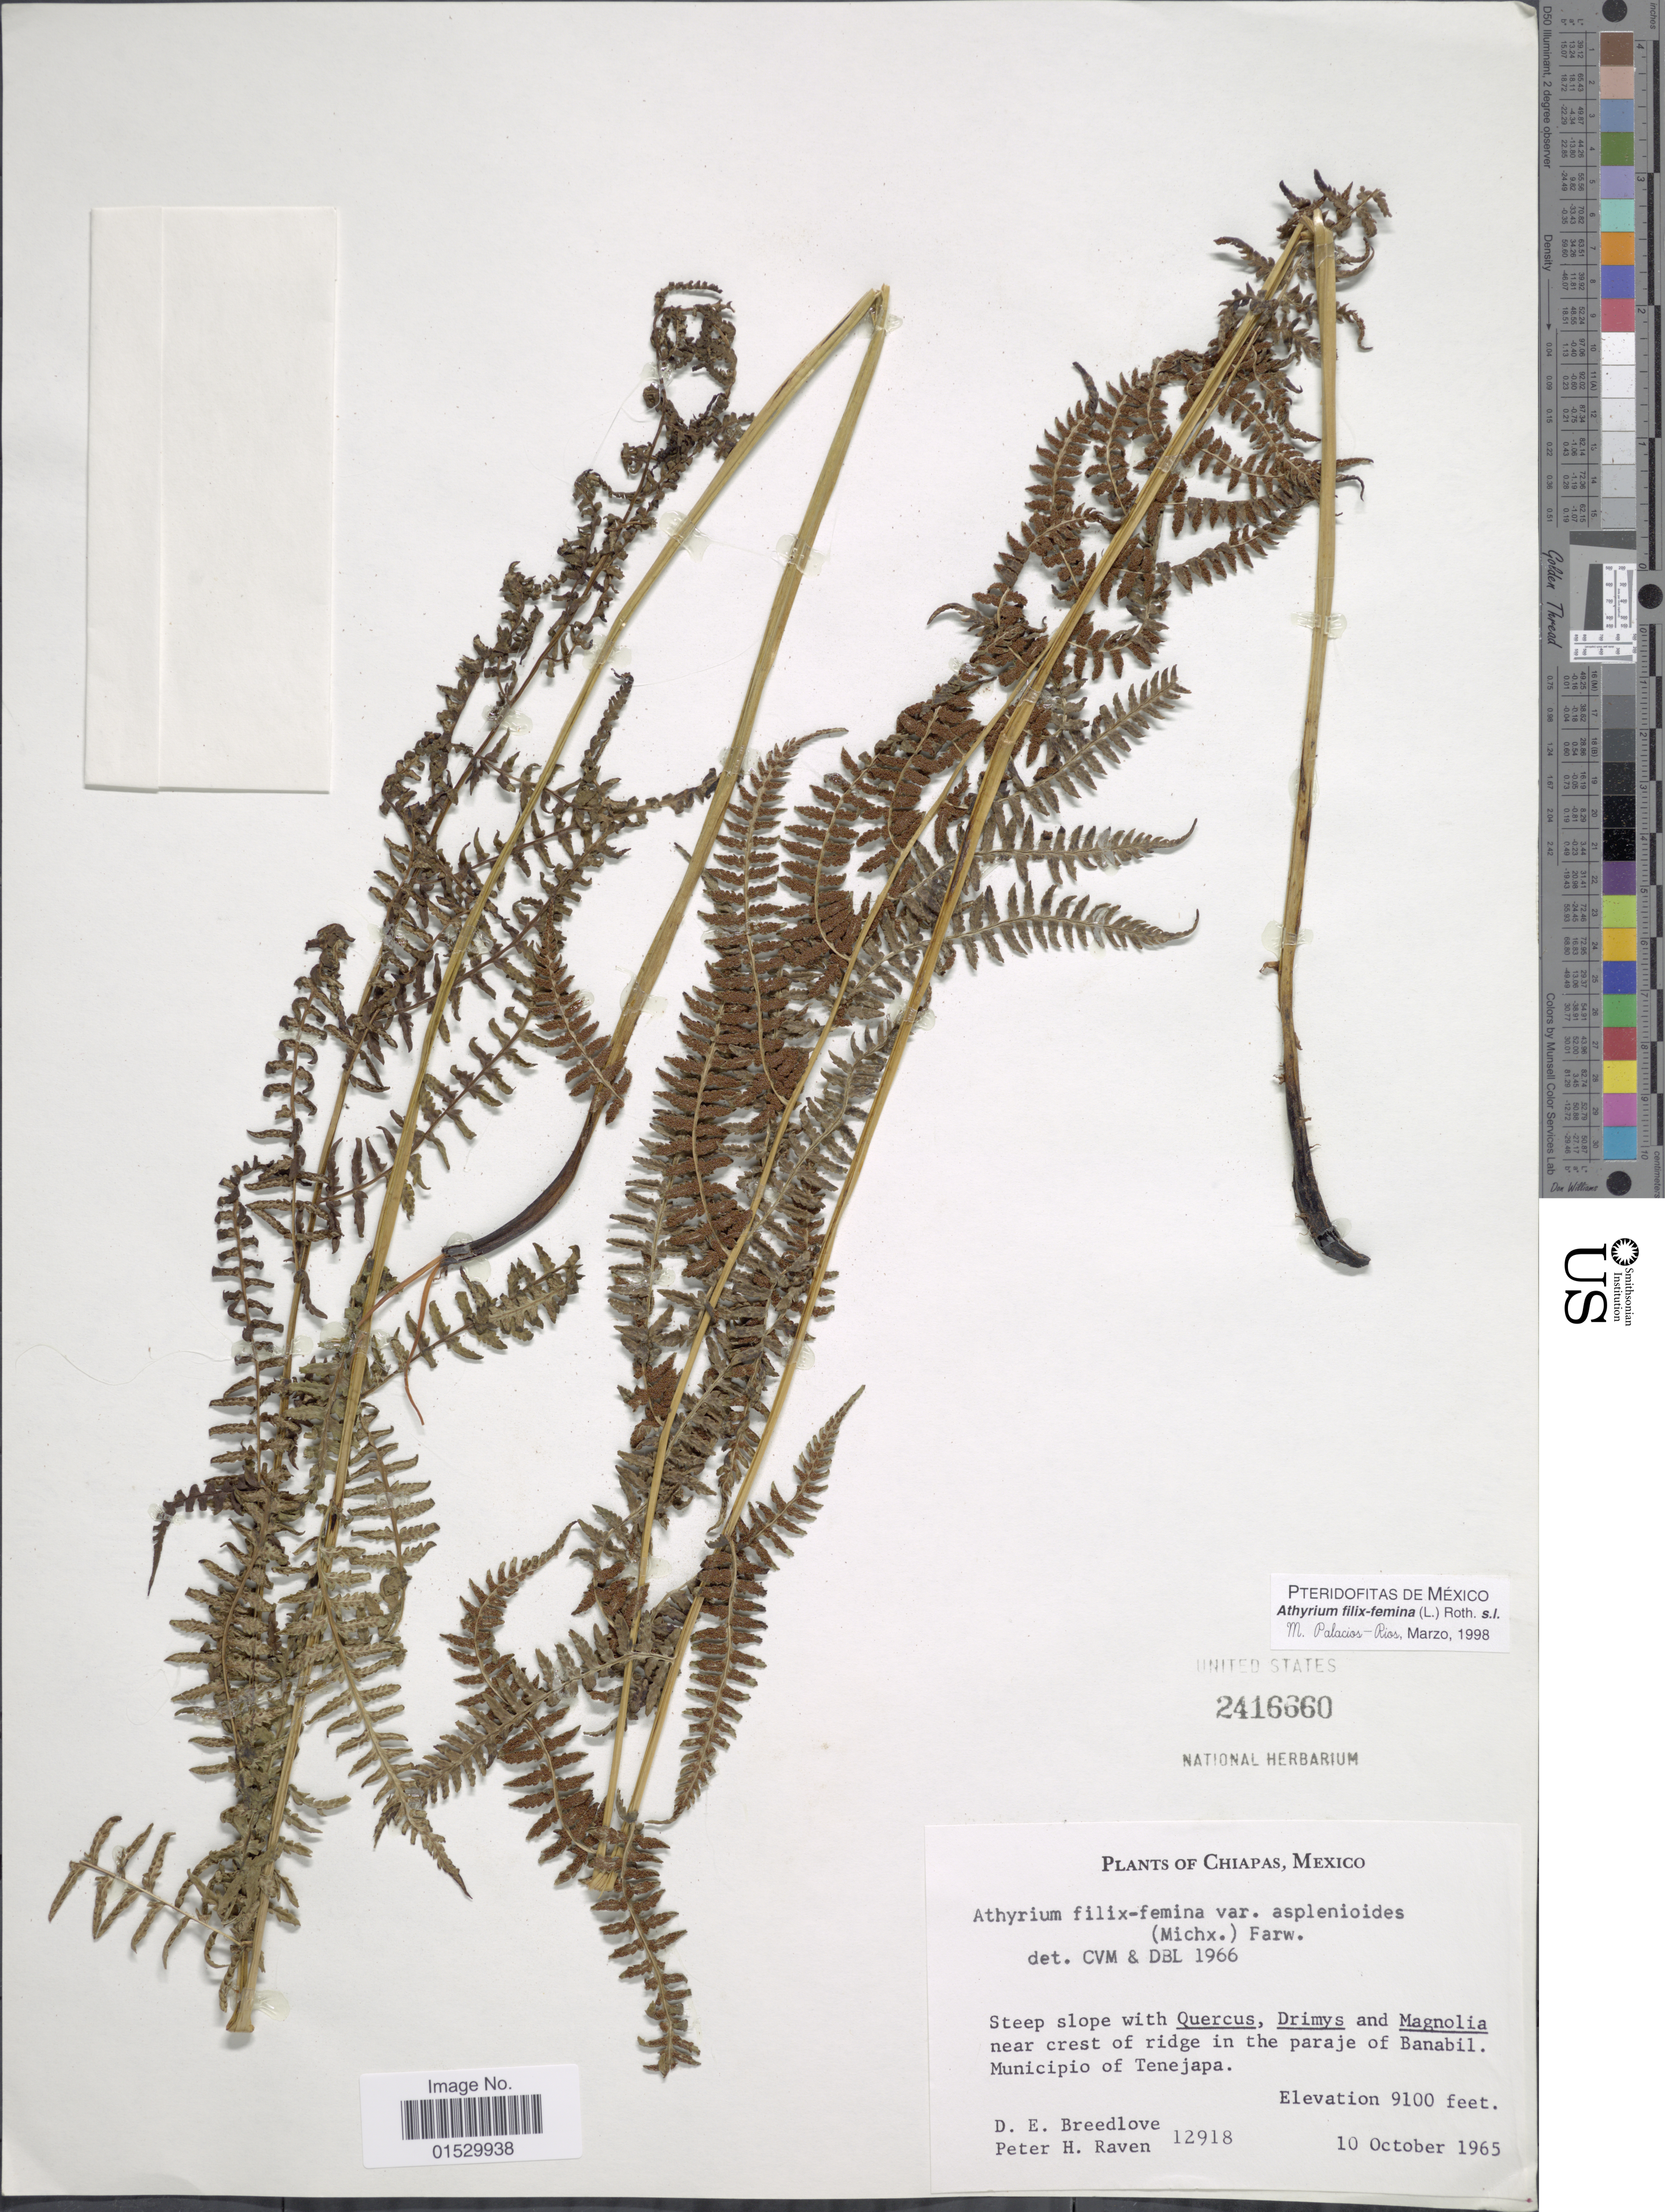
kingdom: Plantae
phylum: Tracheophyta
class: Polypodiopsida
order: Polypodiales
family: Athyriaceae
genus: Athyrium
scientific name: Athyrium bourgeaui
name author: E. Fourn.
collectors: D. E. Breedlove & P. Raven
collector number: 12918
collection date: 1965-10-10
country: Mexico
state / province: Chiapas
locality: Steep slope with Quercus, Drimys and Magnola near crest of ridge in the paraje of Banabil. Municipio of Tenejapa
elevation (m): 2774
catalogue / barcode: US 2416660